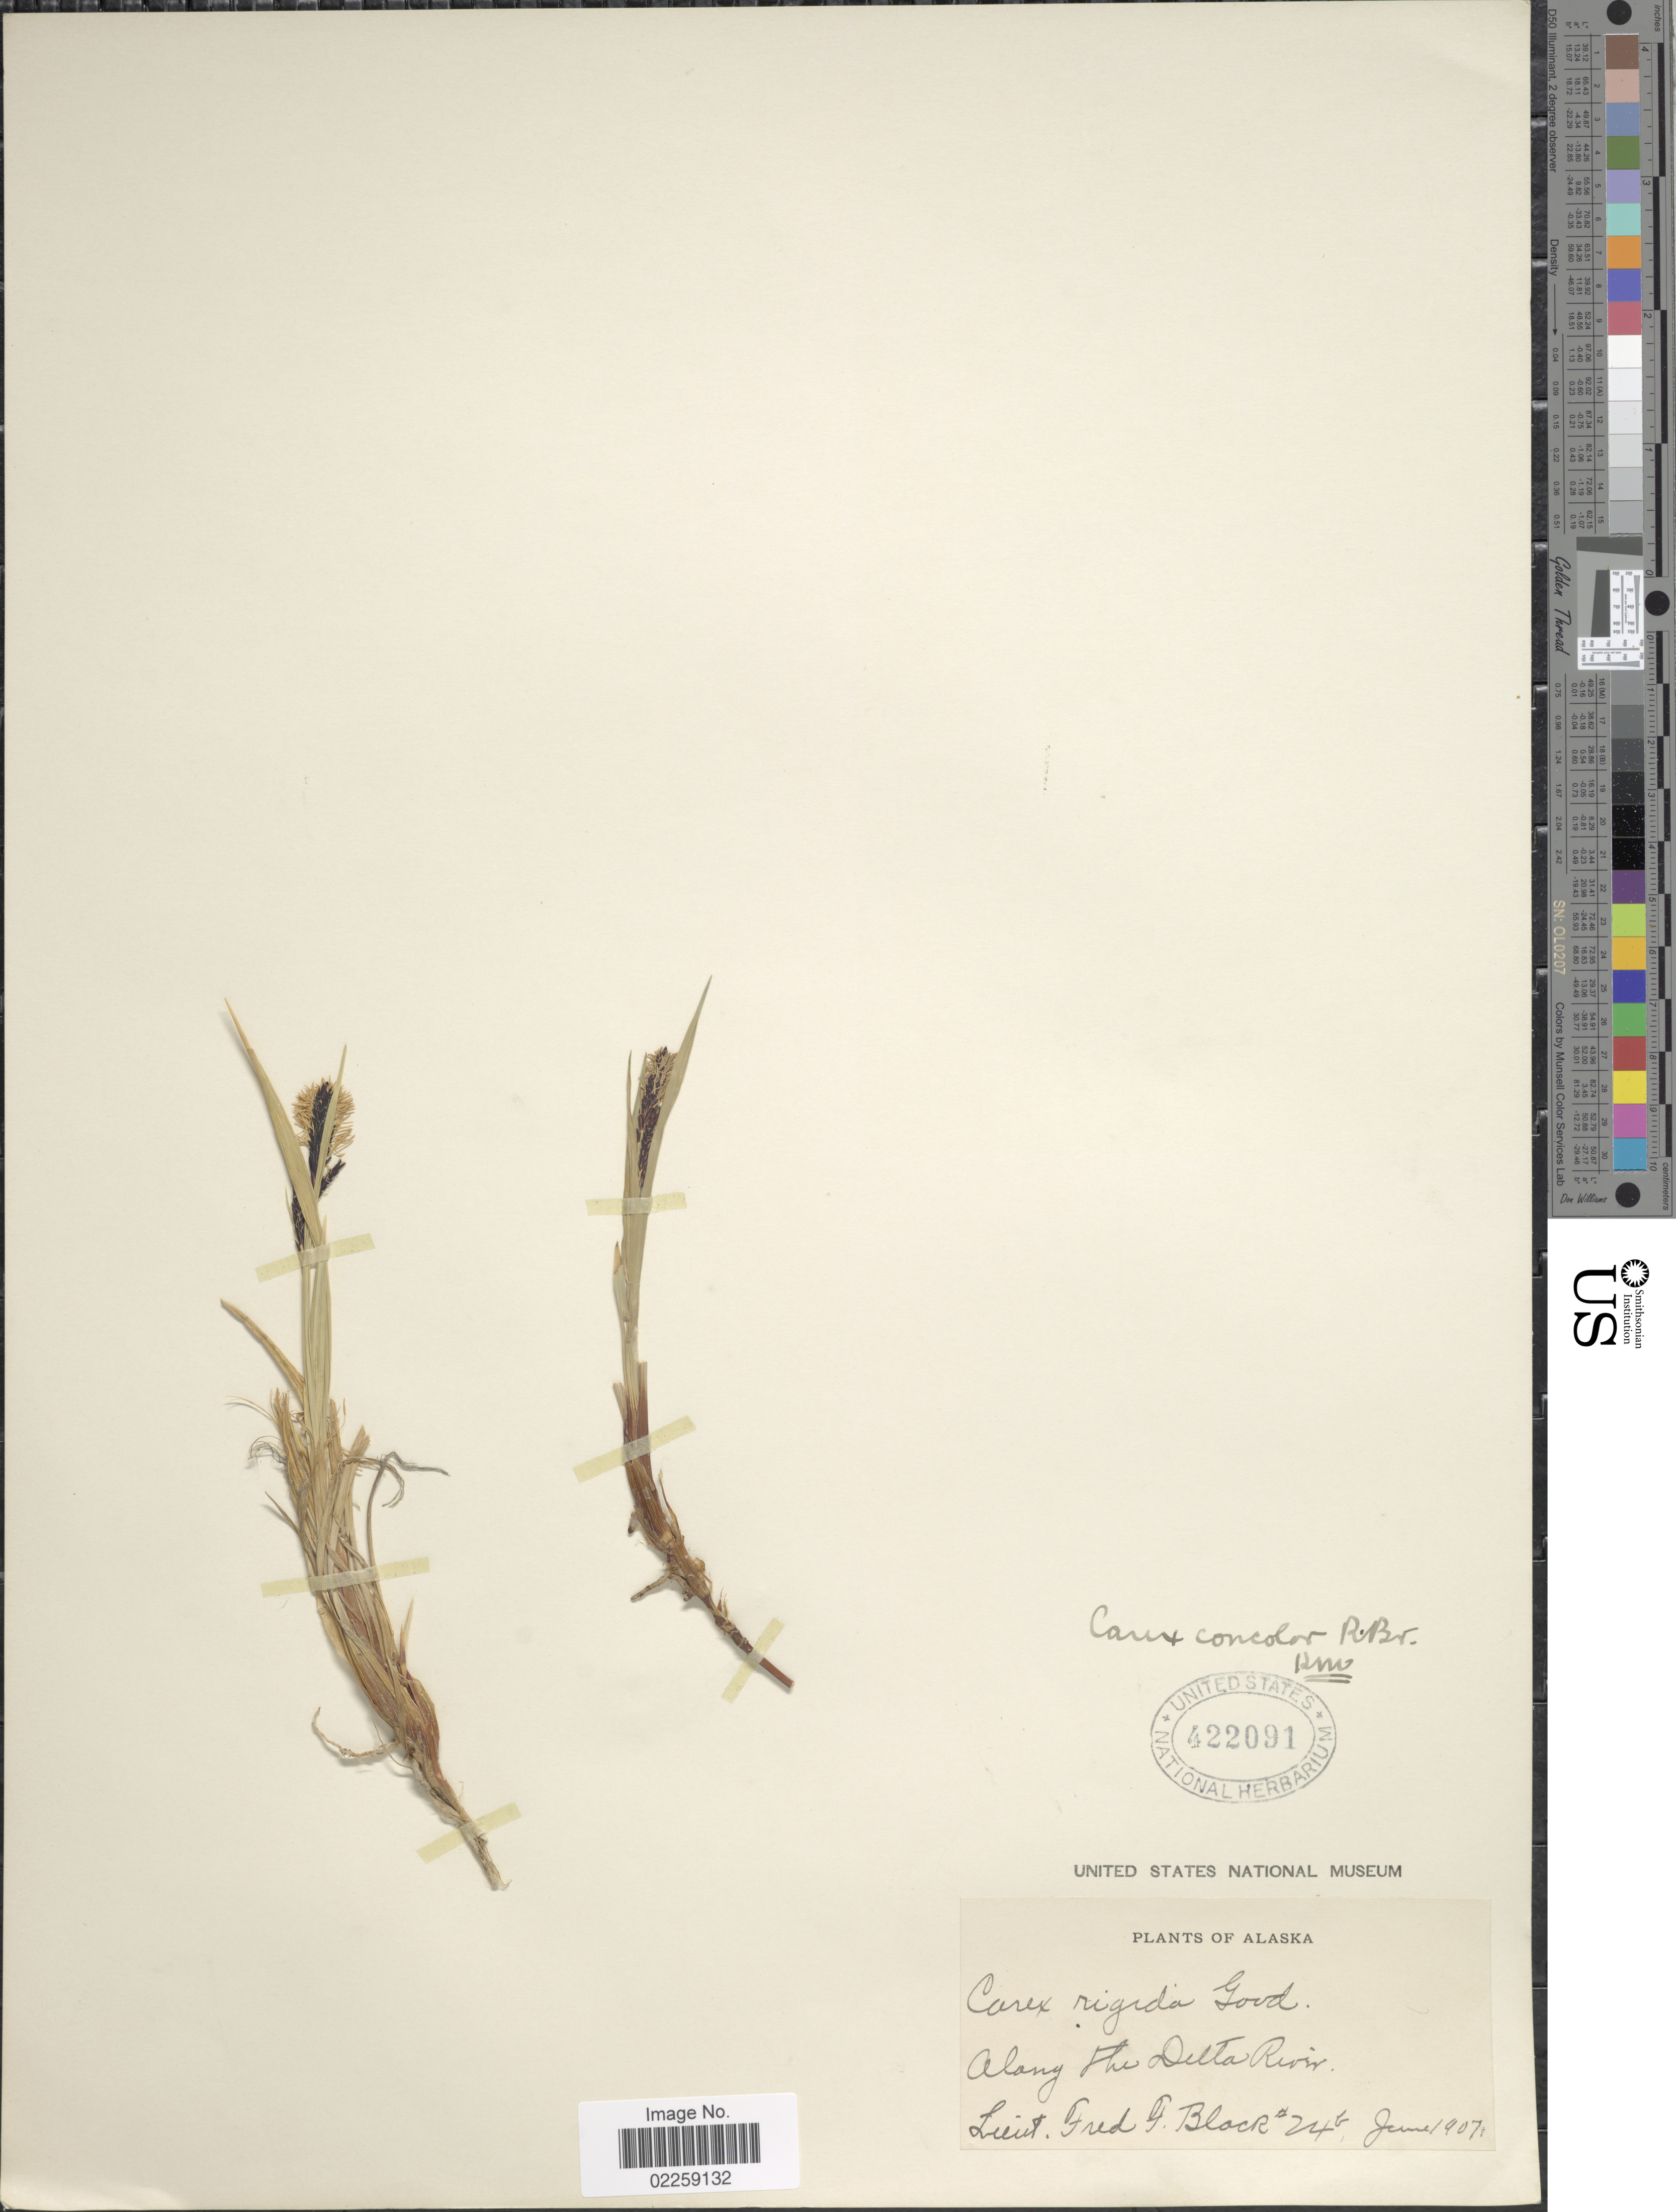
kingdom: Plantae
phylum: Tracheophyta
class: Liliopsida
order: Poales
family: Cyperaceae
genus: Carex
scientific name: Carex bigelowii subsp. lugens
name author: (Holm) T.V. Egorova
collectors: F. Black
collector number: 24B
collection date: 1907-06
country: United States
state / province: Alaska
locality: Along The Delta River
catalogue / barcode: US 422091